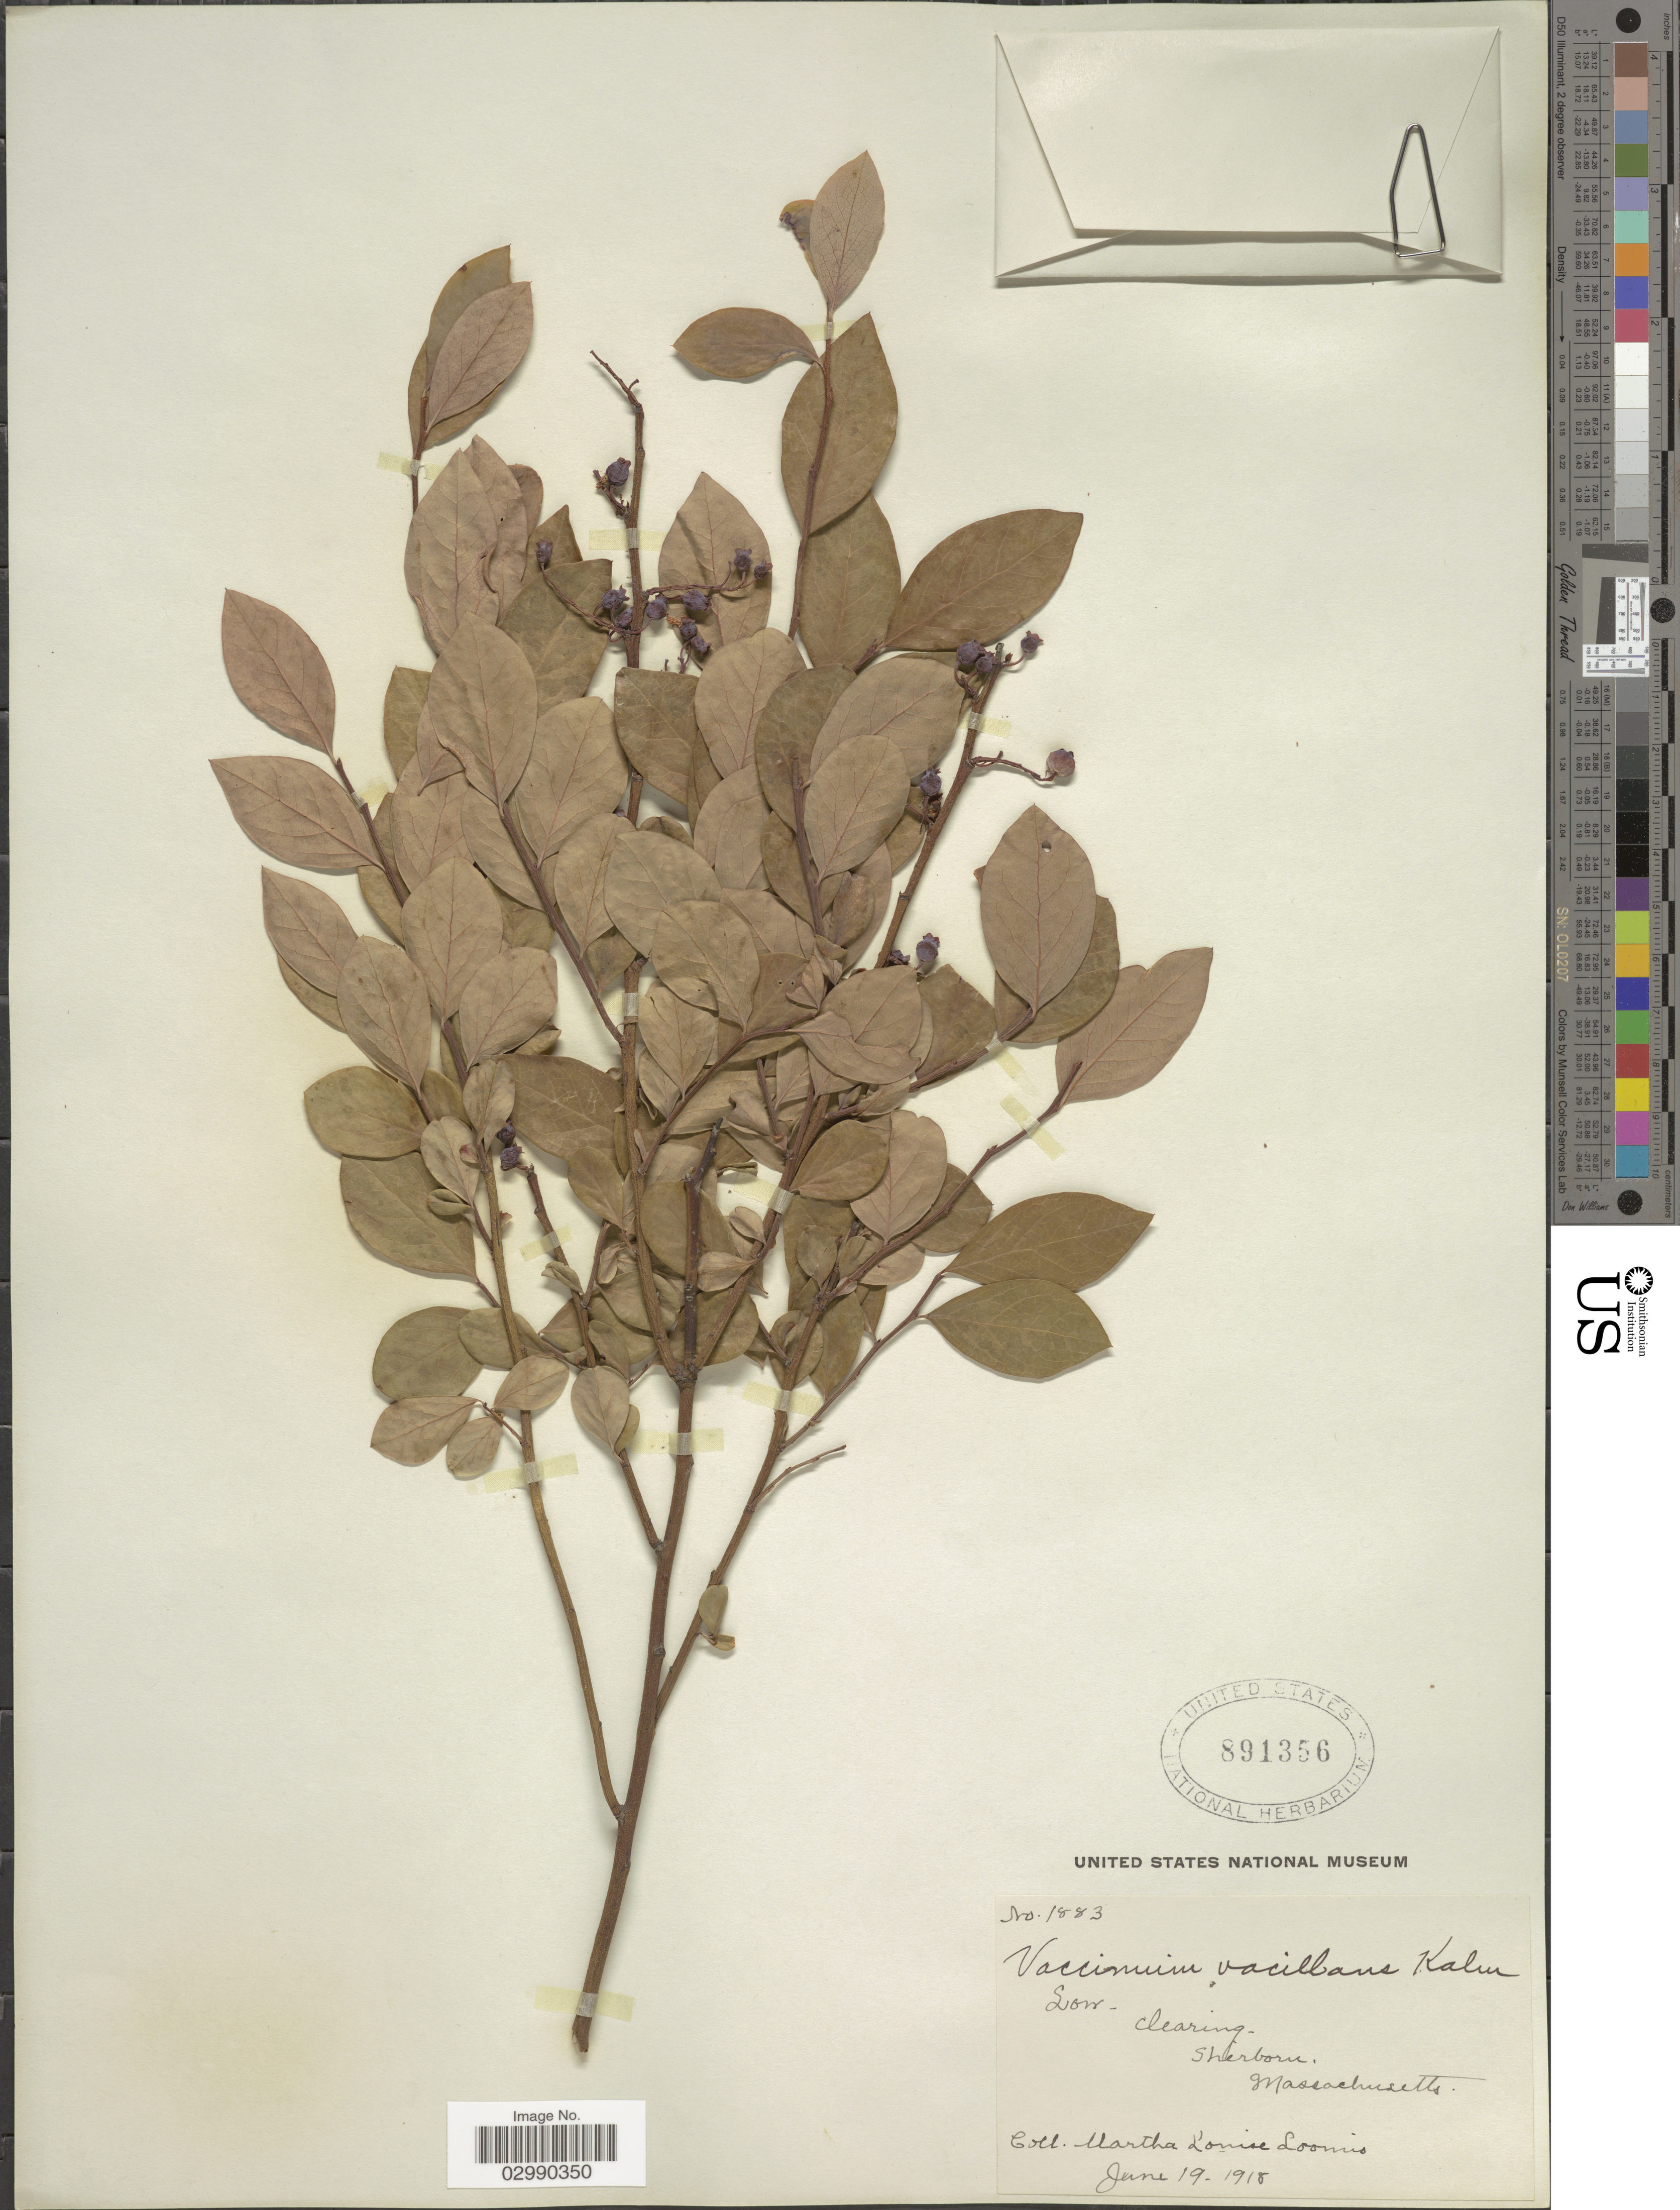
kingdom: Plantae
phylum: Tracheophyta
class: Magnoliopsida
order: Ericales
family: Ericaceae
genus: Vaccinium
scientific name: Vaccinium vacillans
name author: Kalm ex Torr.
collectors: M. L. Loomis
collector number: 1883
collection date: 1918-06-19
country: United States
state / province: Massachusetts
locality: Sherborn.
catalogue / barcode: US 891356